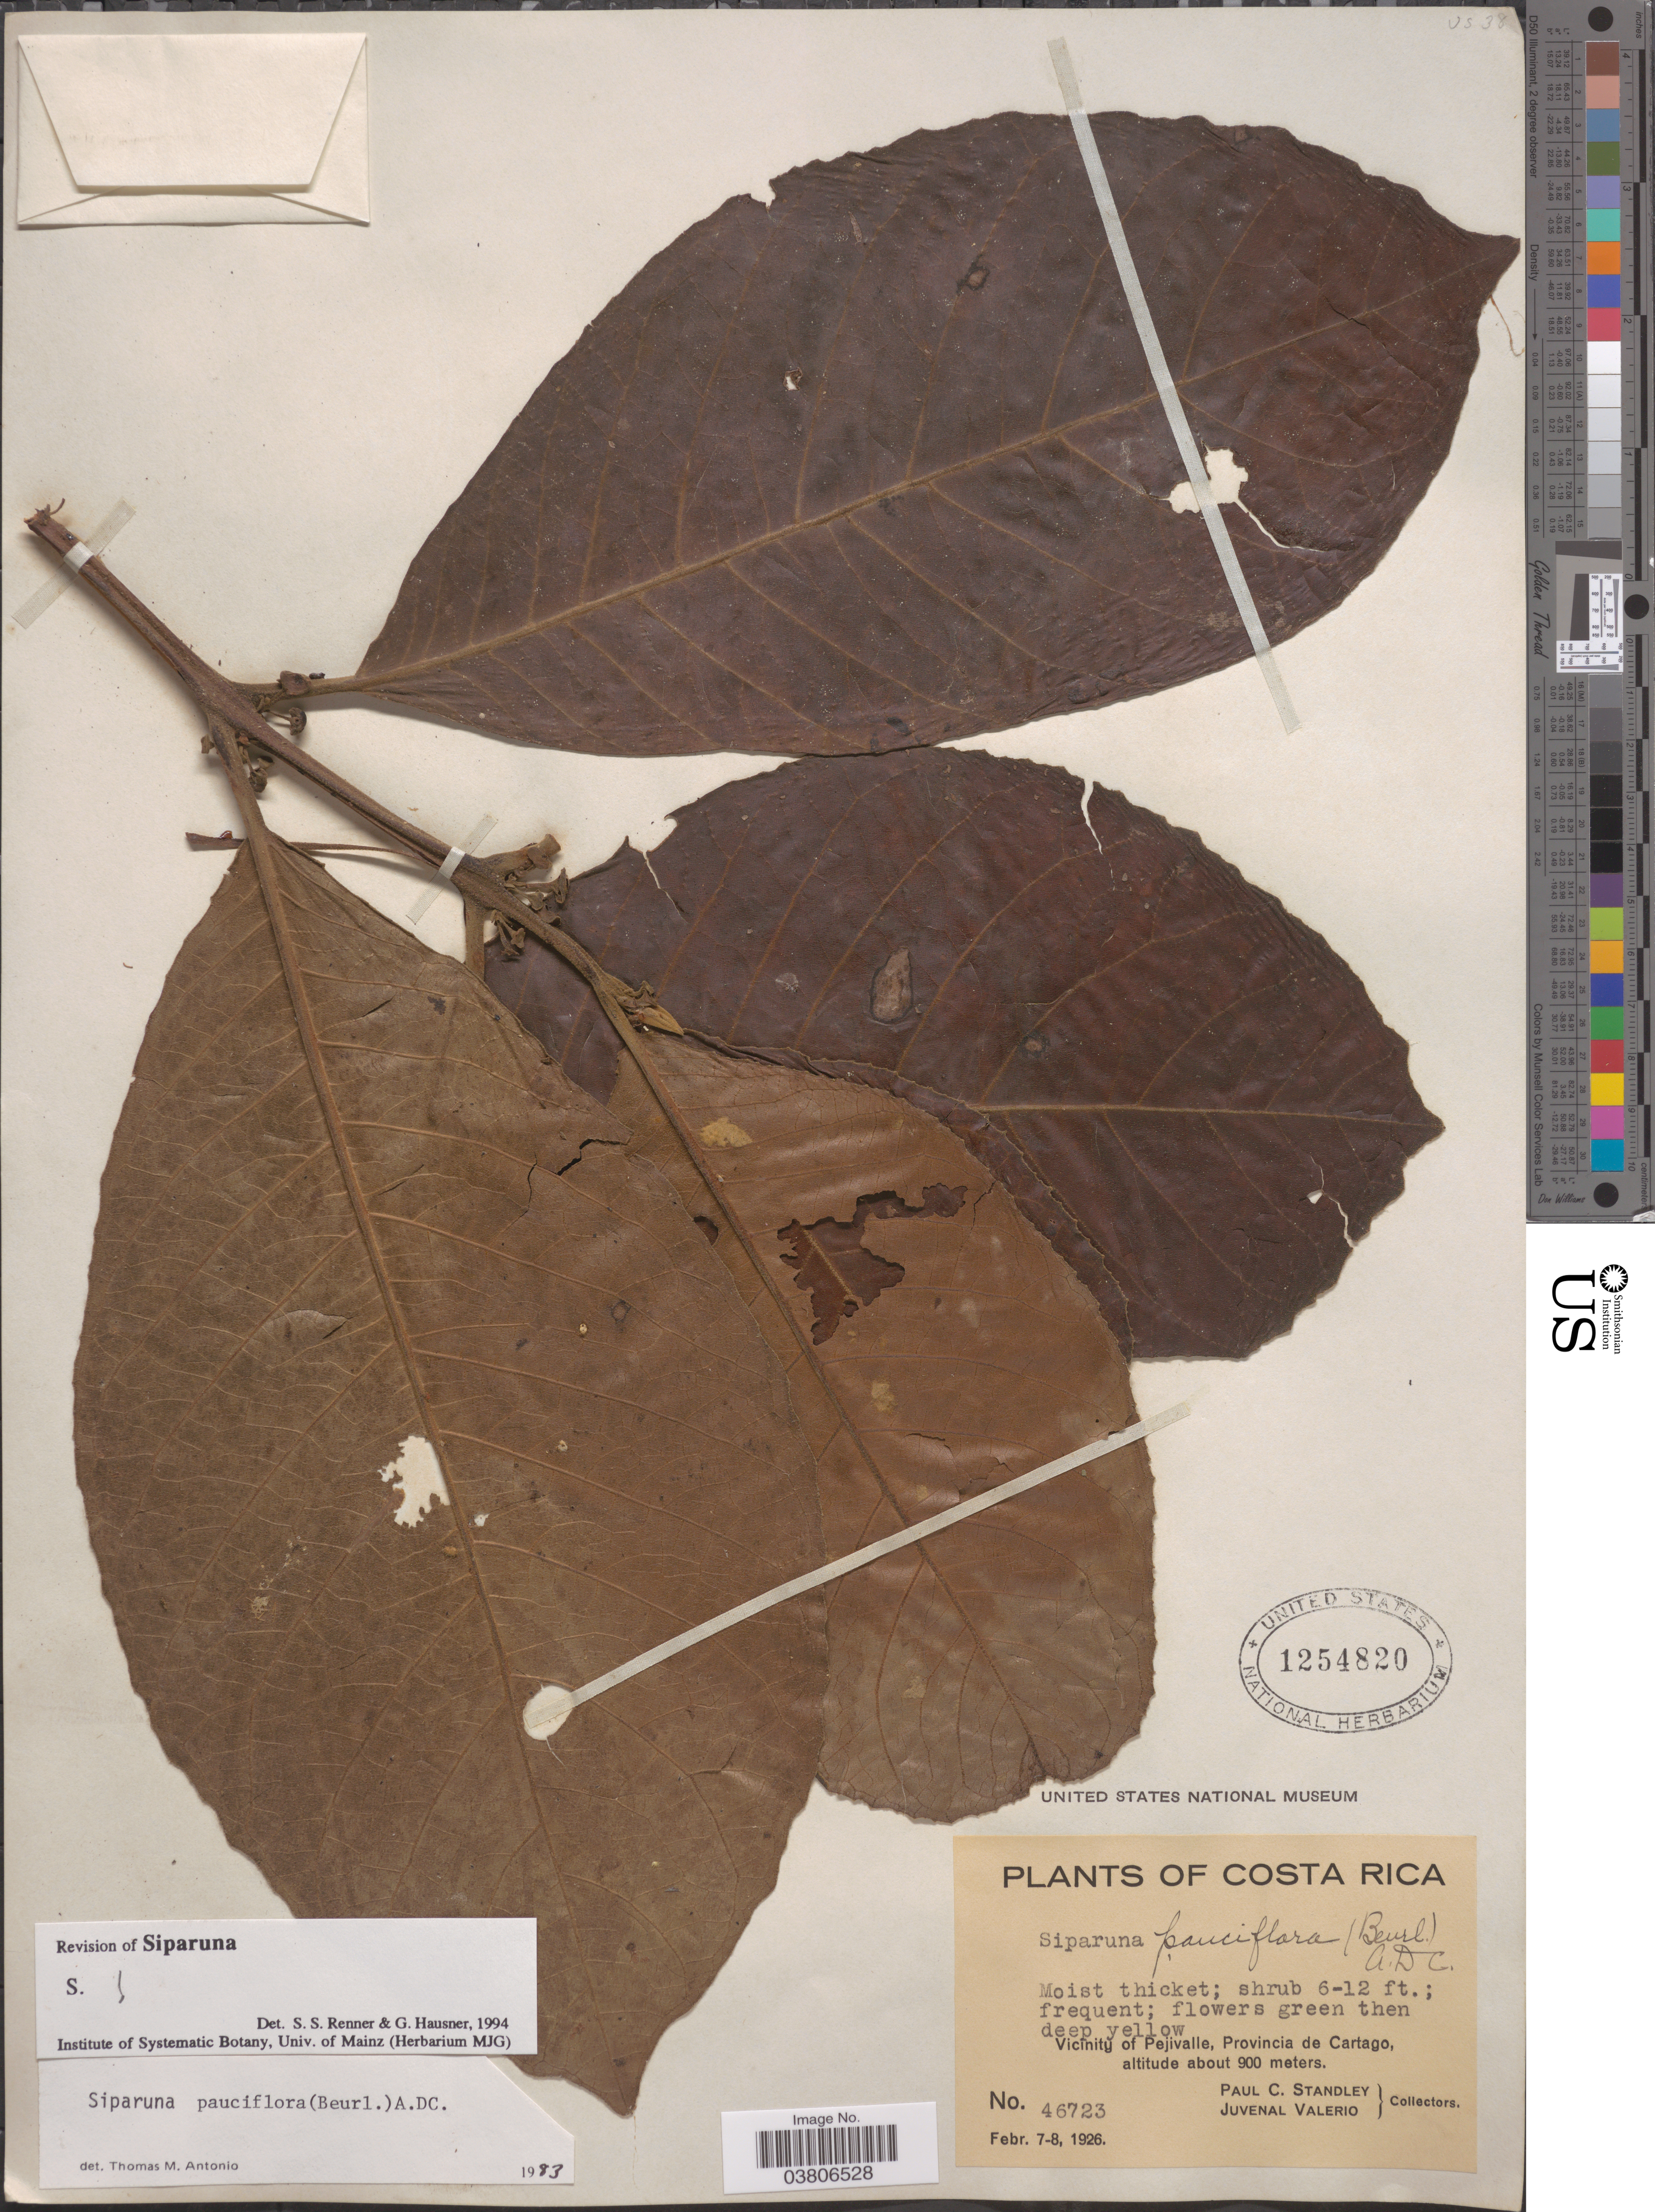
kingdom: Plantae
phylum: Tracheophyta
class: Magnoliopsida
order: Laurales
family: Siparunaceae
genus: Siparuna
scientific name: Siparuna pauciflora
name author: (Beurling) A. DC.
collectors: P. C. Standley & J. Valerio R.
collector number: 46723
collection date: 1926-02-07/1926-02-08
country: Costa Rica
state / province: Cartago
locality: Vicinity of Pejivalle.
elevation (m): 900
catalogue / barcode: US 1254820